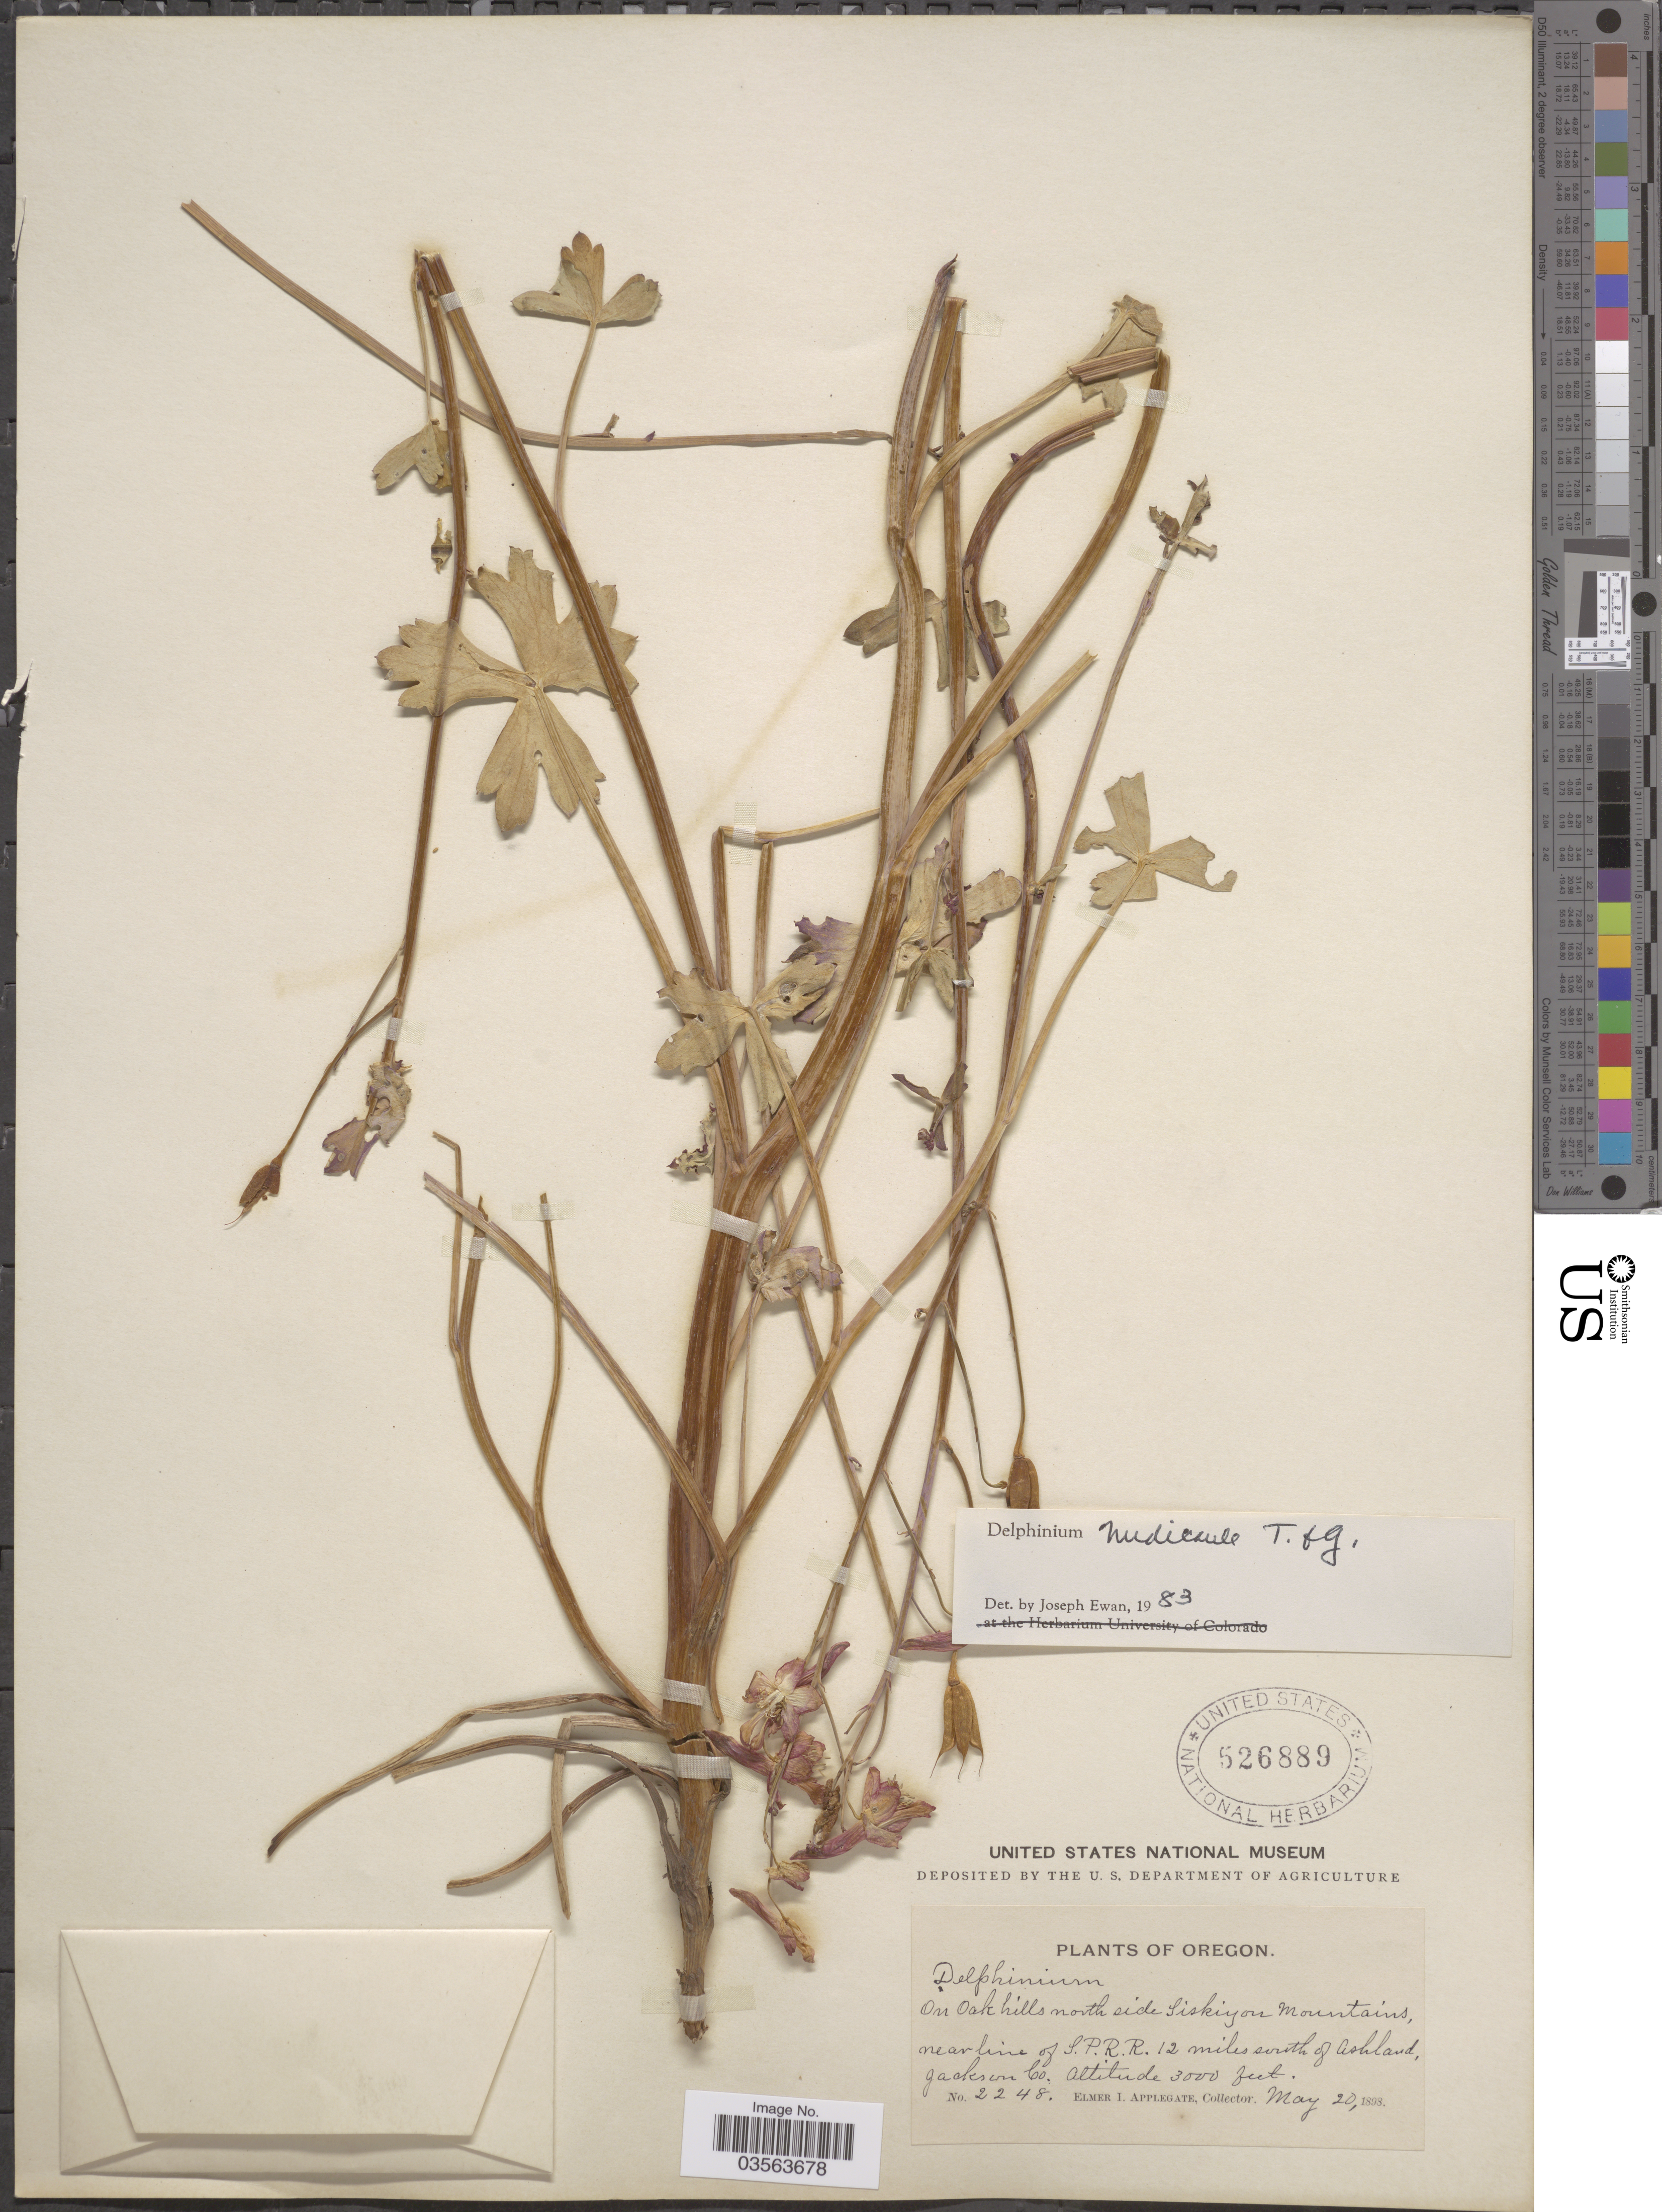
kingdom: Plantae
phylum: Tracheophyta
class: Magnoliopsida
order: Ranunculales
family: Ranunculaceae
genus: Delphinium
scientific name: Delphinium nudicaule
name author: Torr. & A. Gray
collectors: E. I. Applegate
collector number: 2248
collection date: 1898-05-20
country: United States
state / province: Oregon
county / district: Jackson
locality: On Oak hills north side Siskiyou Mountains, near line of S.P.R.R. 12 miles south of Ashland, Jackson Co.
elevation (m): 914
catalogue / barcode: US 526889